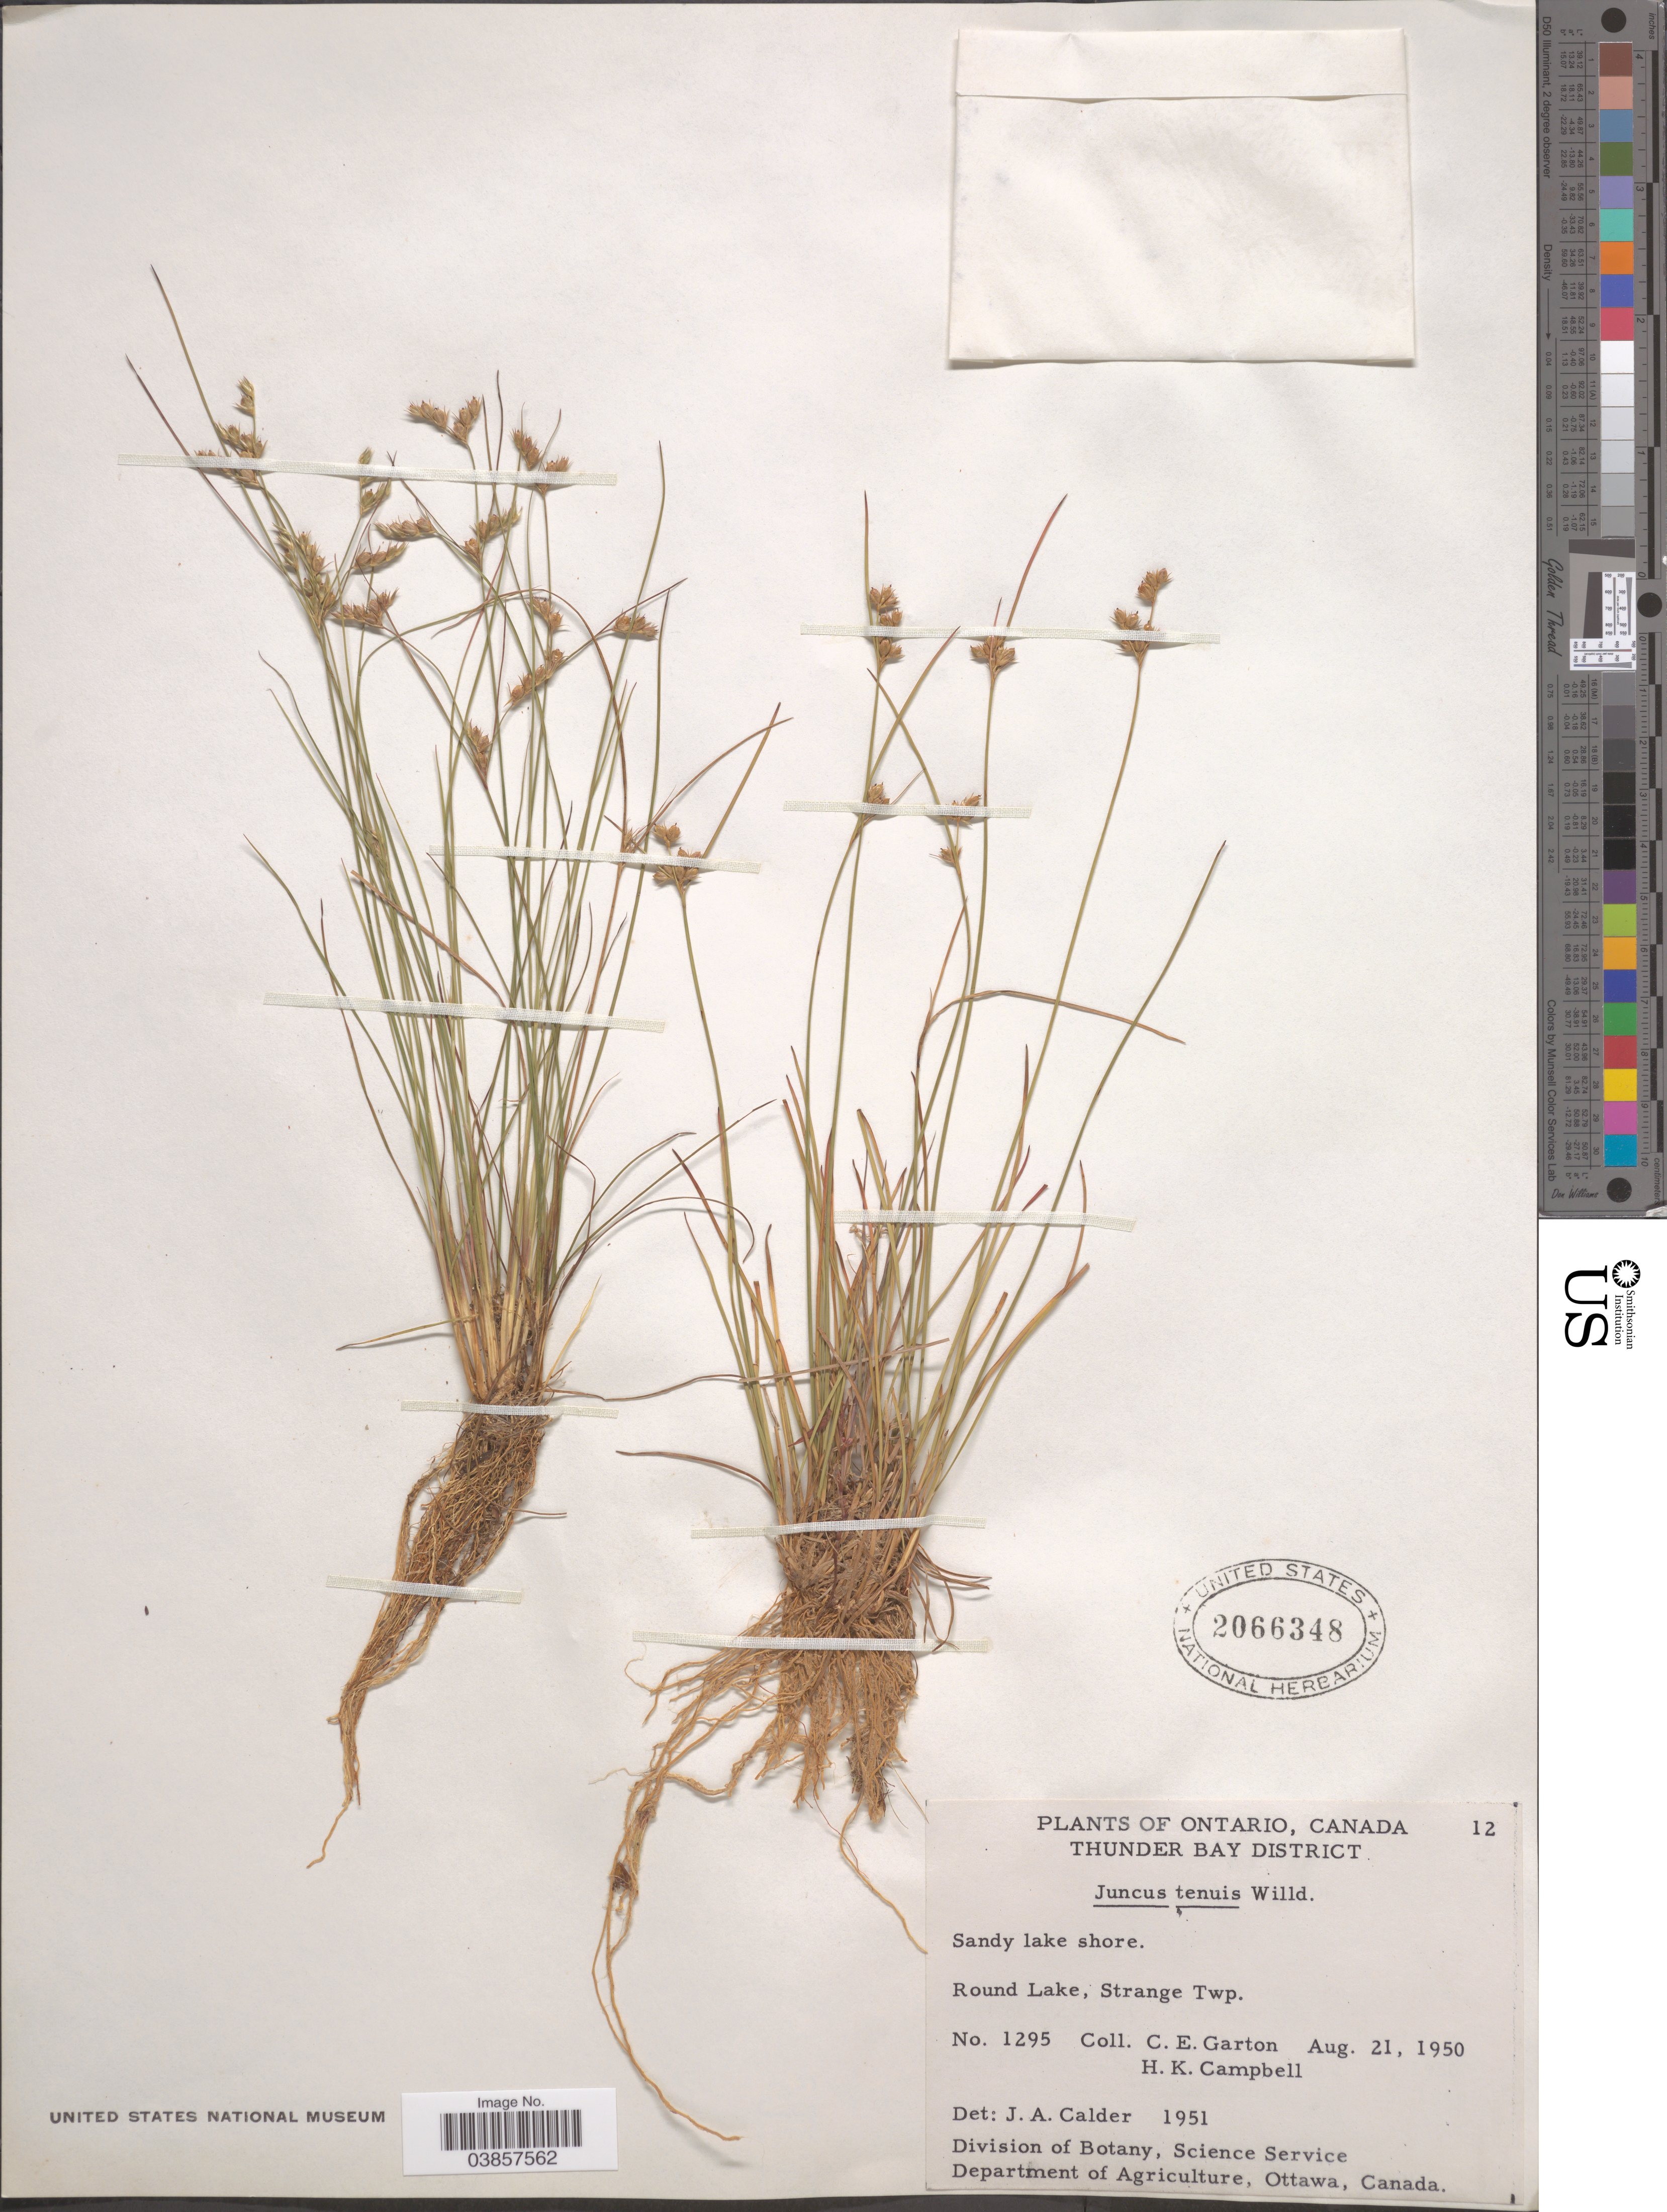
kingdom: Plantae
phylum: Tracheophyta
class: Liliopsida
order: Poales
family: Juncaceae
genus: Juncus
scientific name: Juncus tenuis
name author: Willd.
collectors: C. E. Garton & H. K. Campbell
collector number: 1295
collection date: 1950-08-21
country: Canada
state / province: Ontario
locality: Thunder Bay District. Round Lake, Strange Twp.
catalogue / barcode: US 2066348